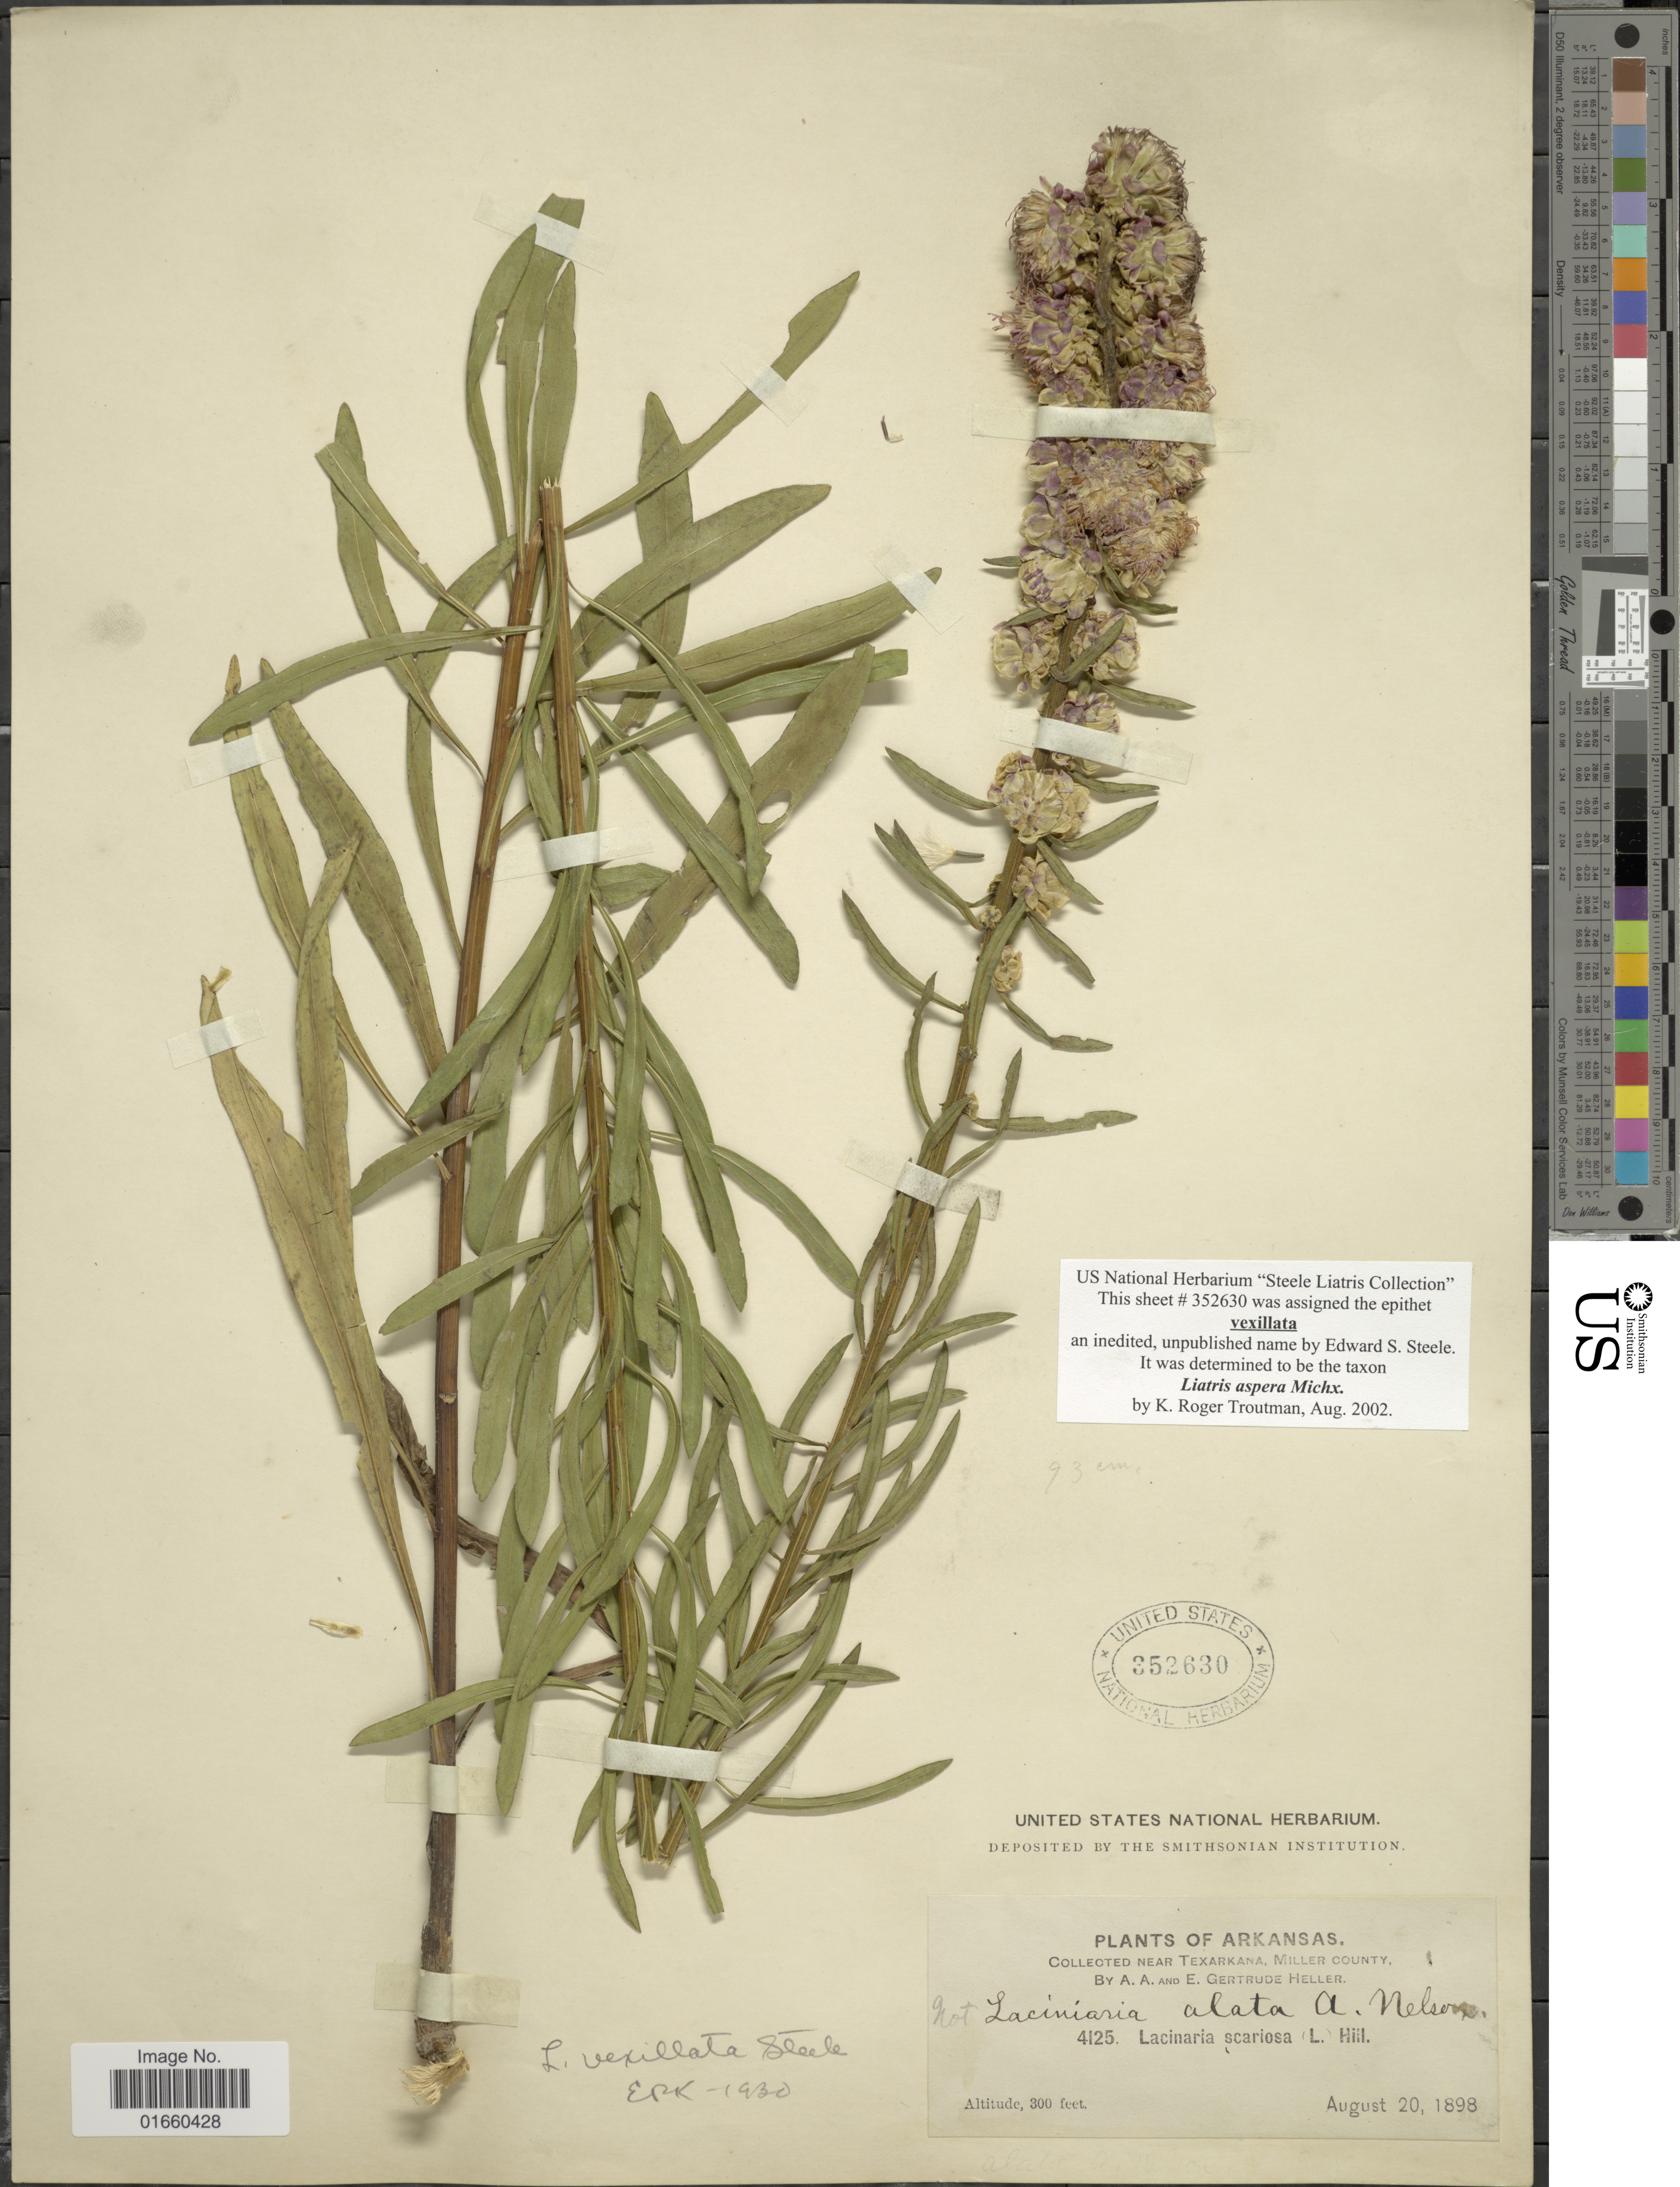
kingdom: Plantae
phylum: Tracheophyta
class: Magnoliopsida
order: Asterales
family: Asteraceae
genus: Liatris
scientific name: Liatris aspera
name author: Michx.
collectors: A. A. Heller & E. G. Heller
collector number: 4125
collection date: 1898-08-20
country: United States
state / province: Arkansas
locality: Near Texarkana, Miller County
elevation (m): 91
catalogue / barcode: US 352630